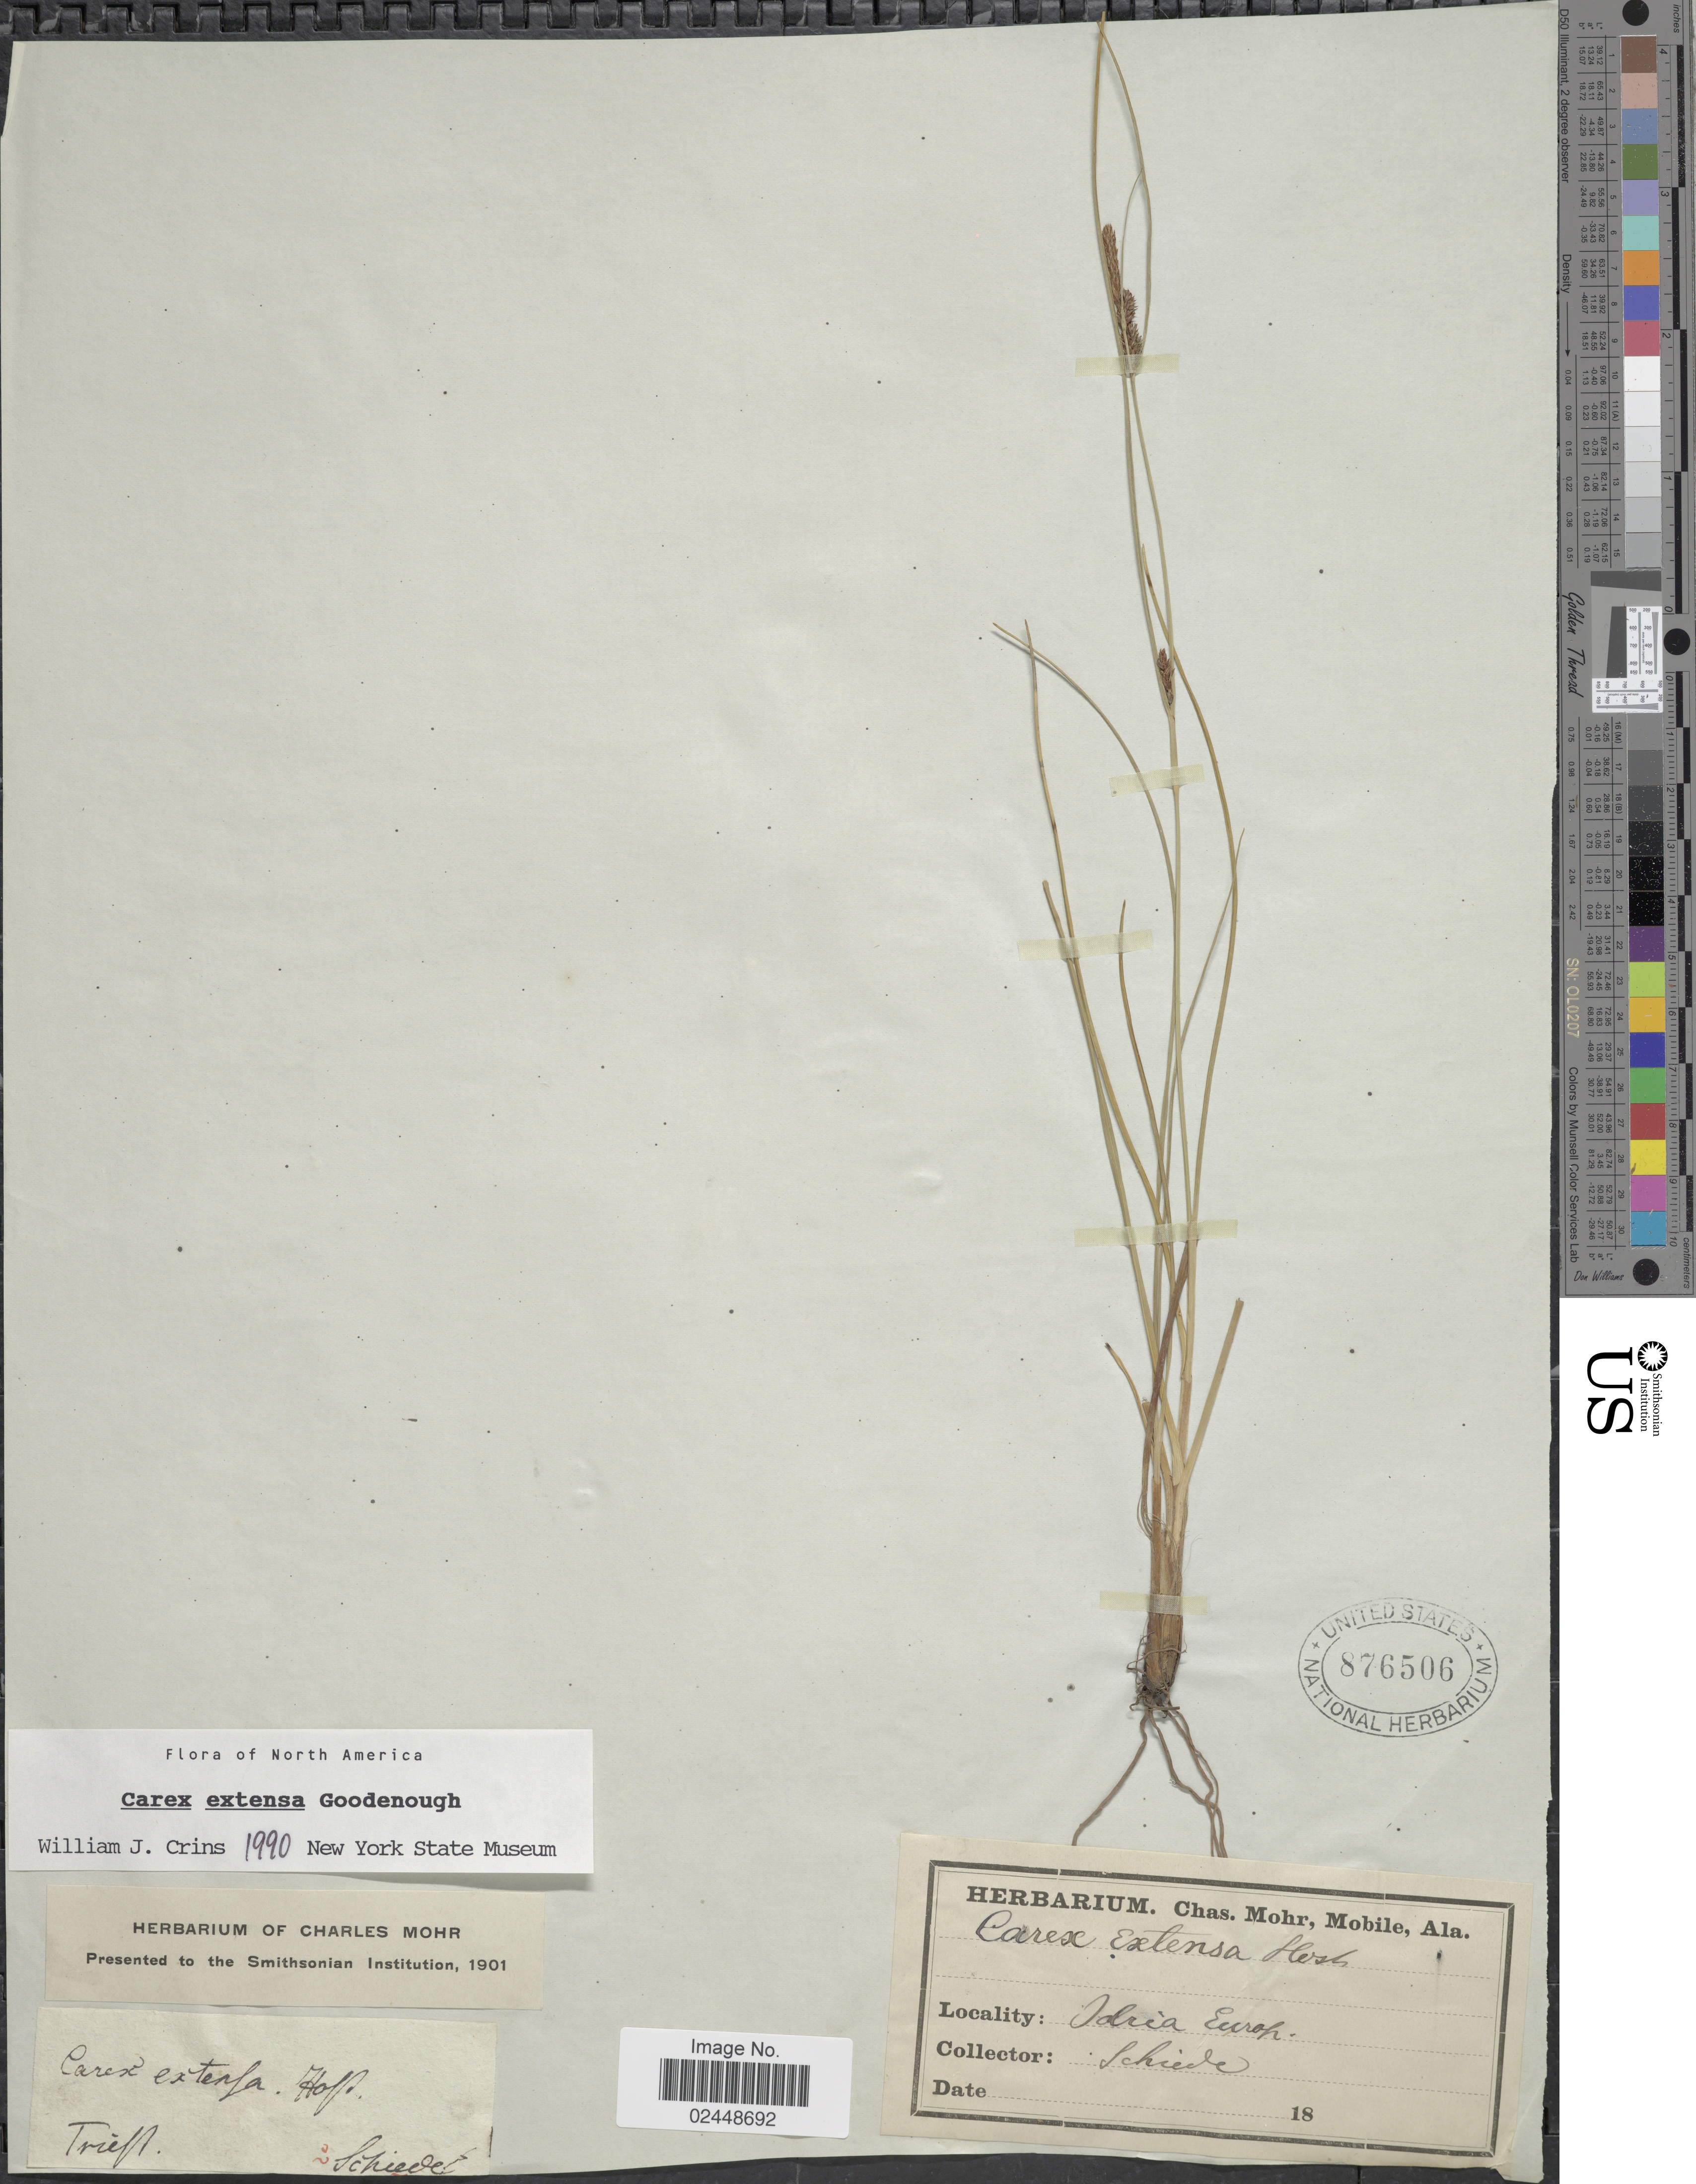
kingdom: Plantae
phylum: Tracheophyta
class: Liliopsida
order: Poales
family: Cyperaceae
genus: Carex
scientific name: Carex extensa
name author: Gooden.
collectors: Schiede, --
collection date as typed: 18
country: Italy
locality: Europe. Idria. Triest.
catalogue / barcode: US 876506